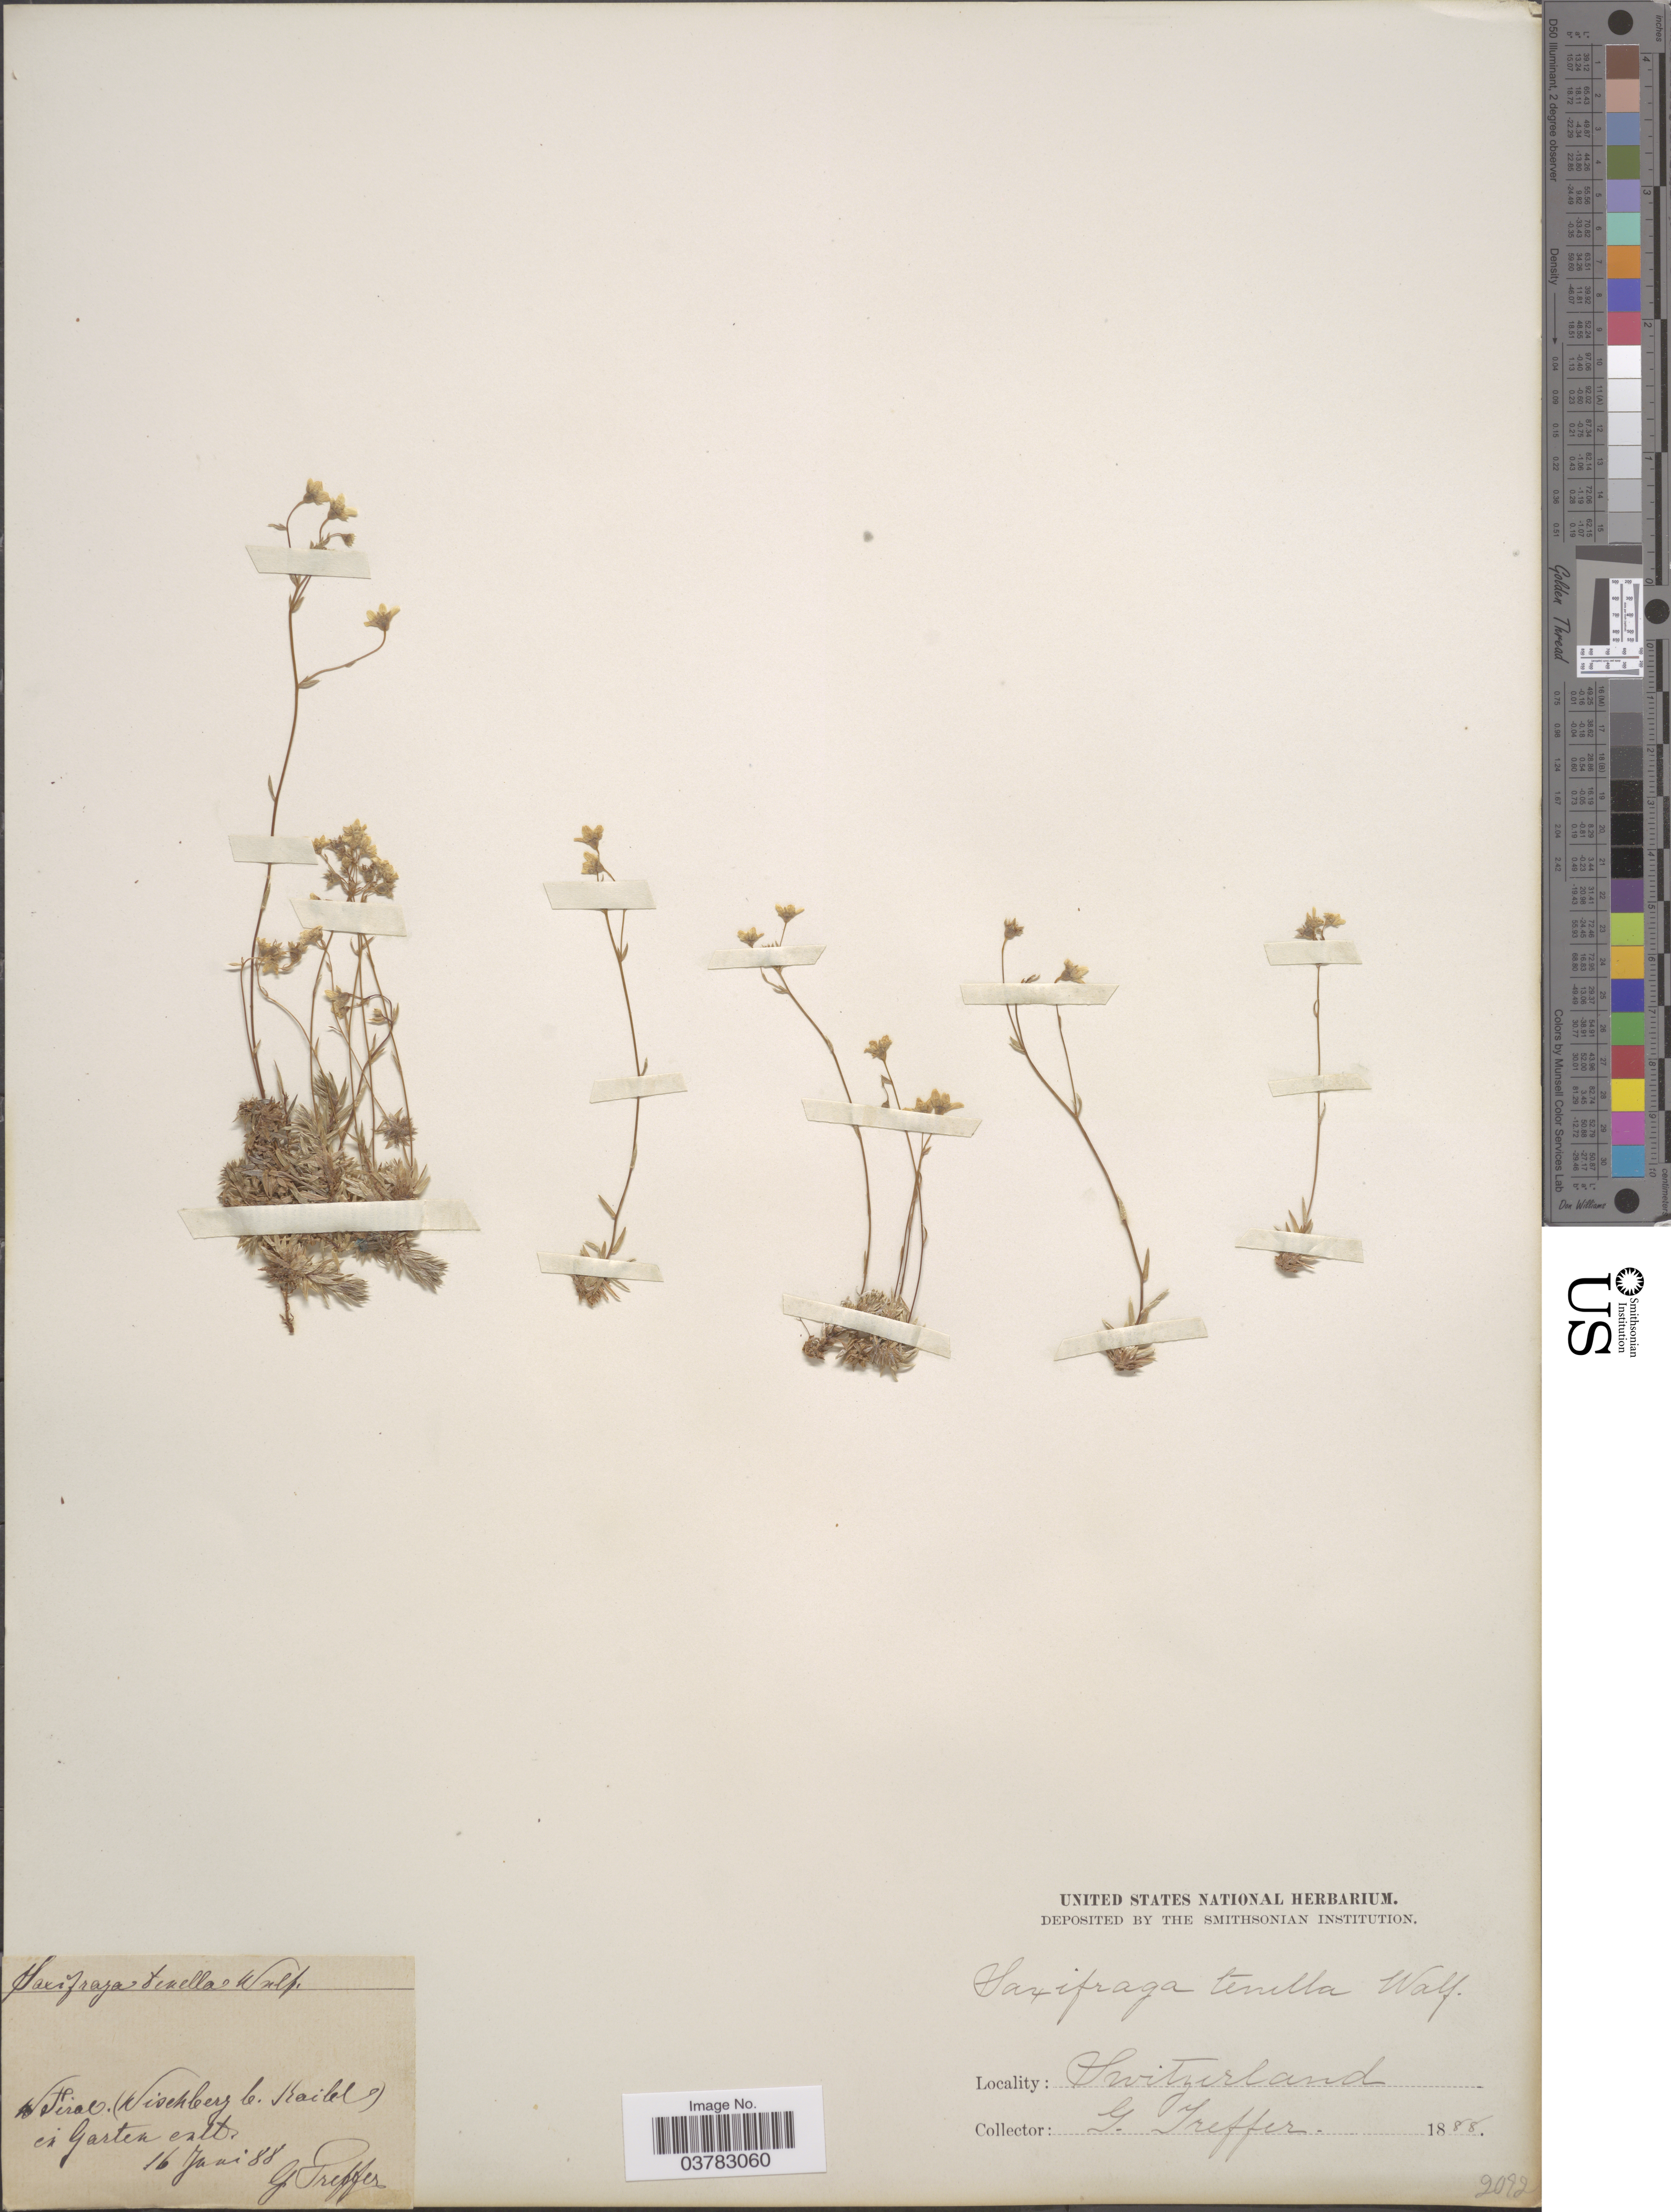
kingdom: Plantae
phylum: Tracheophyta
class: Magnoliopsida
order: Saxifragales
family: Saxifragaceae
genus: Saxifraga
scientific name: Saxifraga tenella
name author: Wulfen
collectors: G. Treffer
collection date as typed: Transcribed d/m/y: 16/6/88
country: Switzerland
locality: Tirol (Wisenberg b. Kaibl) in Garten enlt.